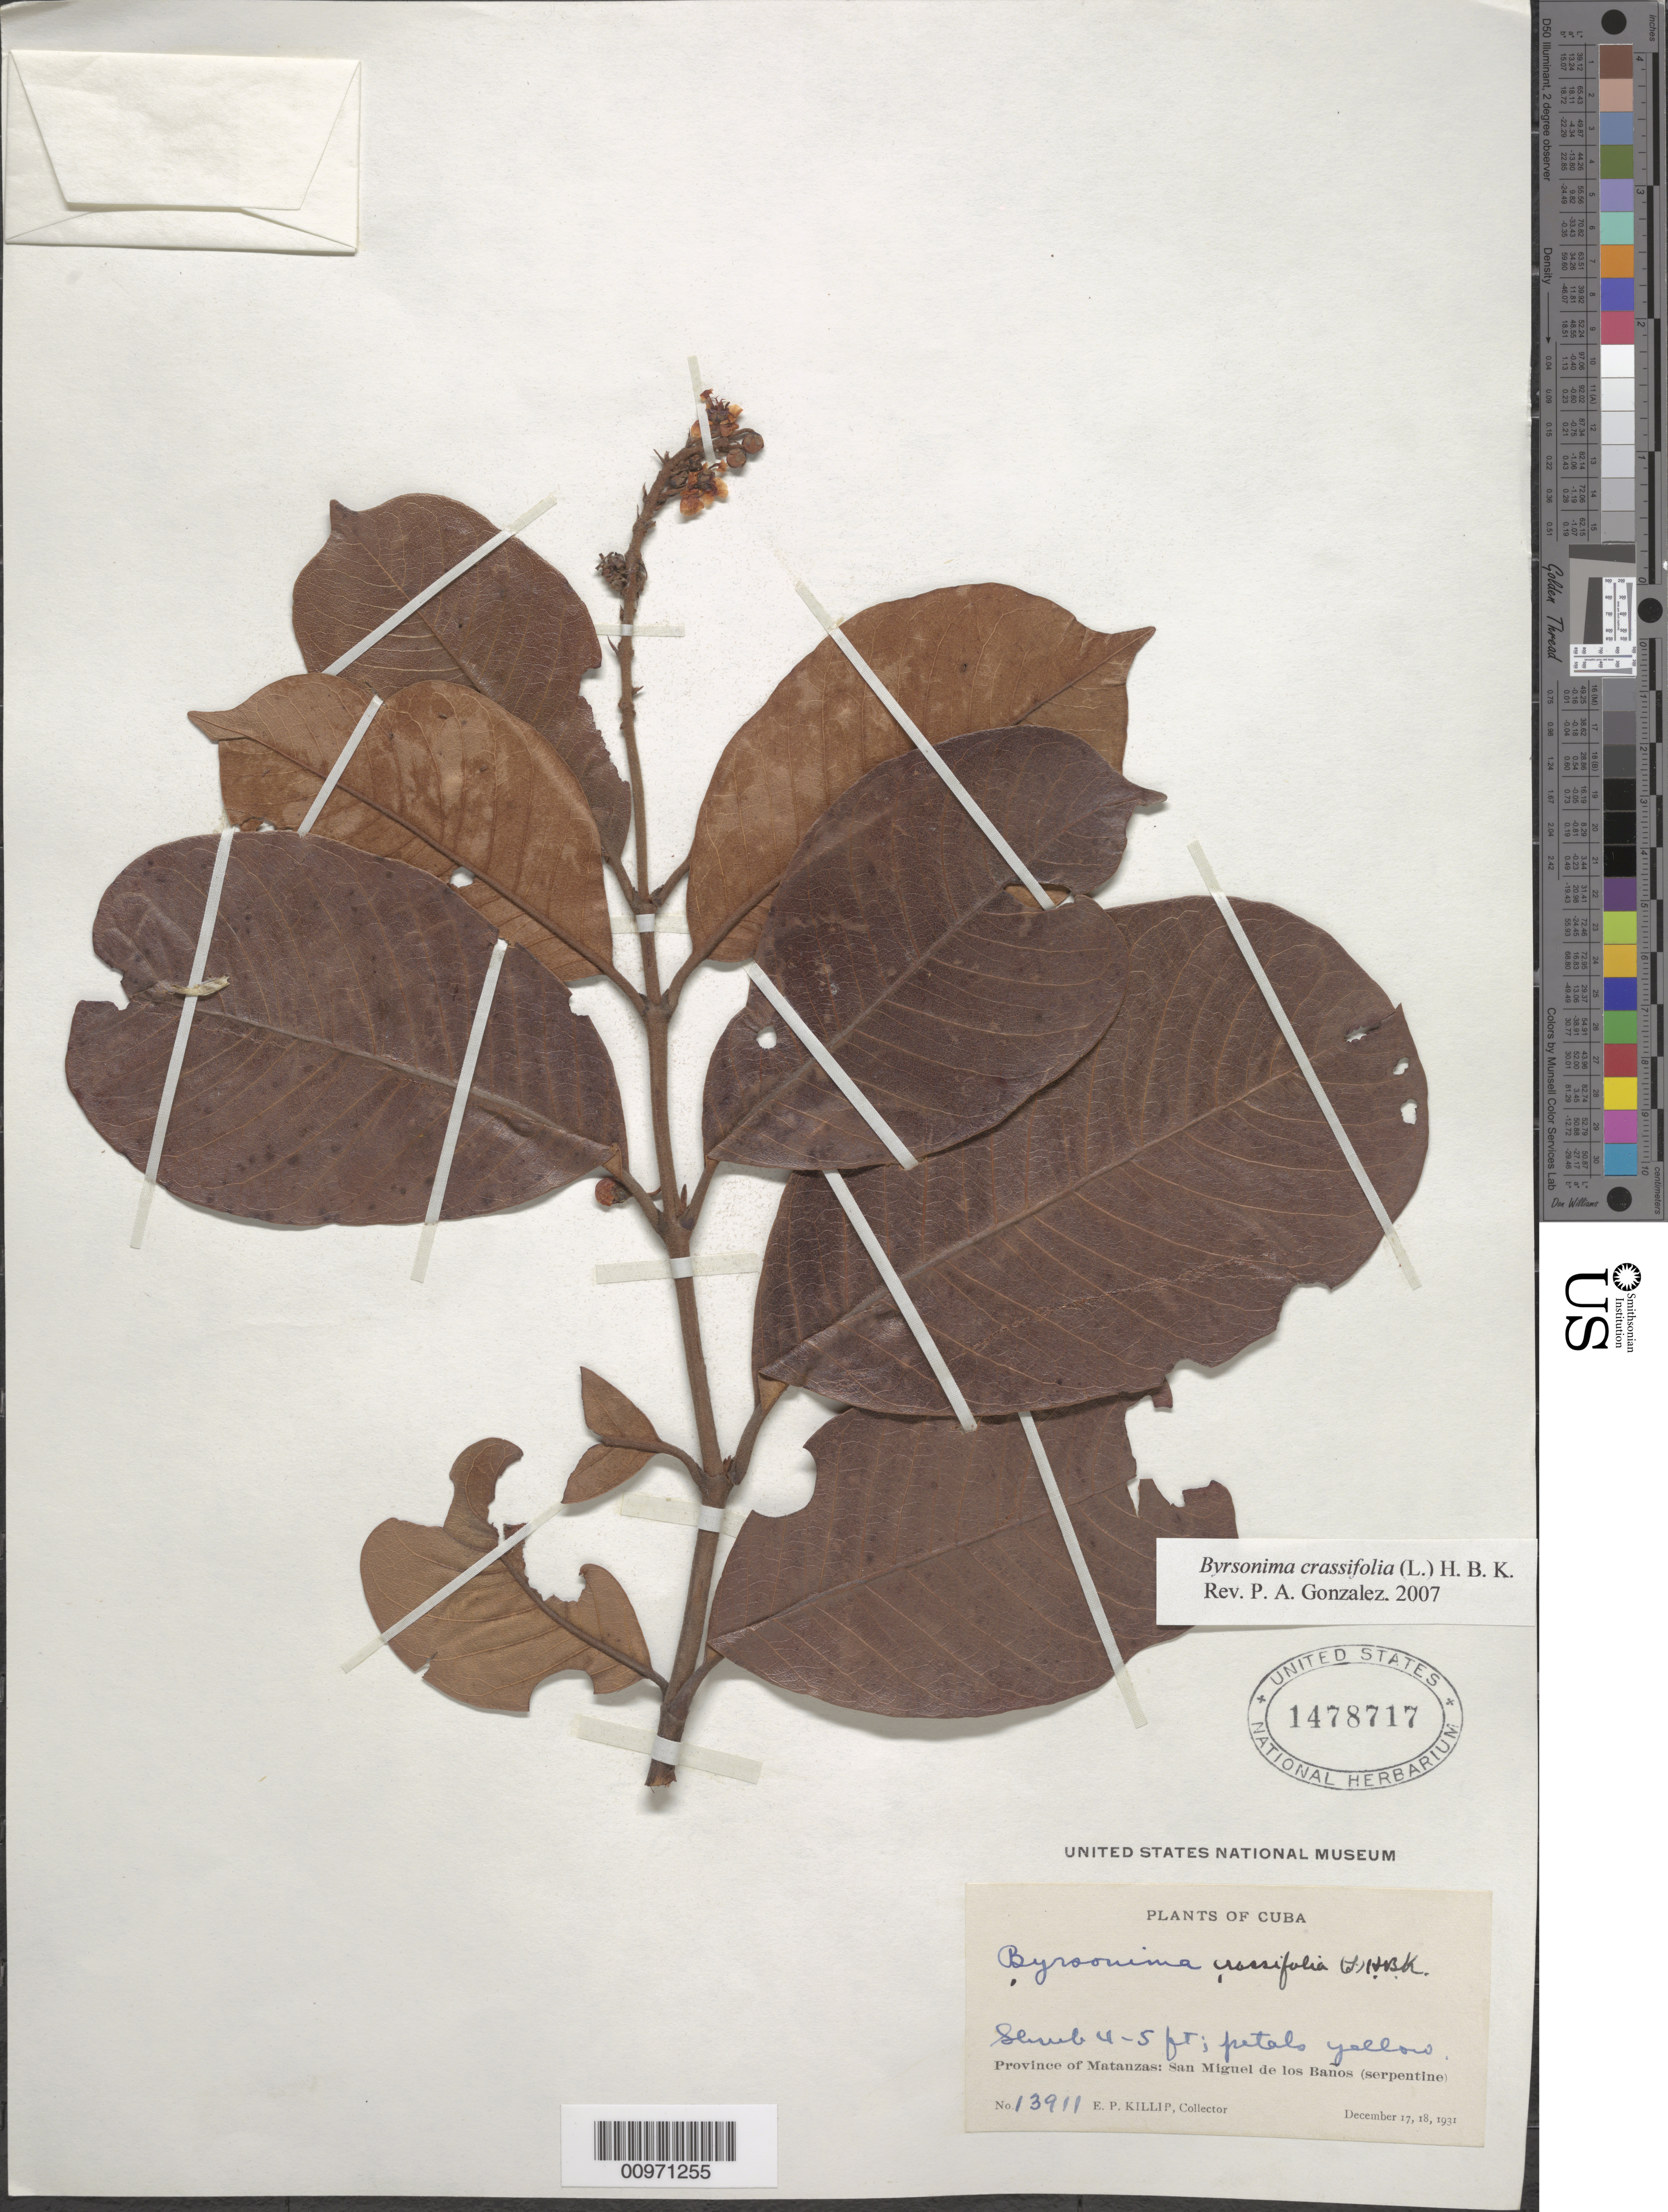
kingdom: Plantae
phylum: Tracheophyta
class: Magnoliopsida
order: Malpighiales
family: Malpighiaceae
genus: Byrsonima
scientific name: Byrsonima crassifolia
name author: (L.) Kunth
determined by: González, P. A.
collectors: E. P. Killip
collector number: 13911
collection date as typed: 17 Dec 1931 and 18 Dec 1931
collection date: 1931-12-17,1931-12-18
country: Cuba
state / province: Matanzas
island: Cuba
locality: Prov Matanzas: San Miguel de los Banos (serpentine)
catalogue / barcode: US 1478717